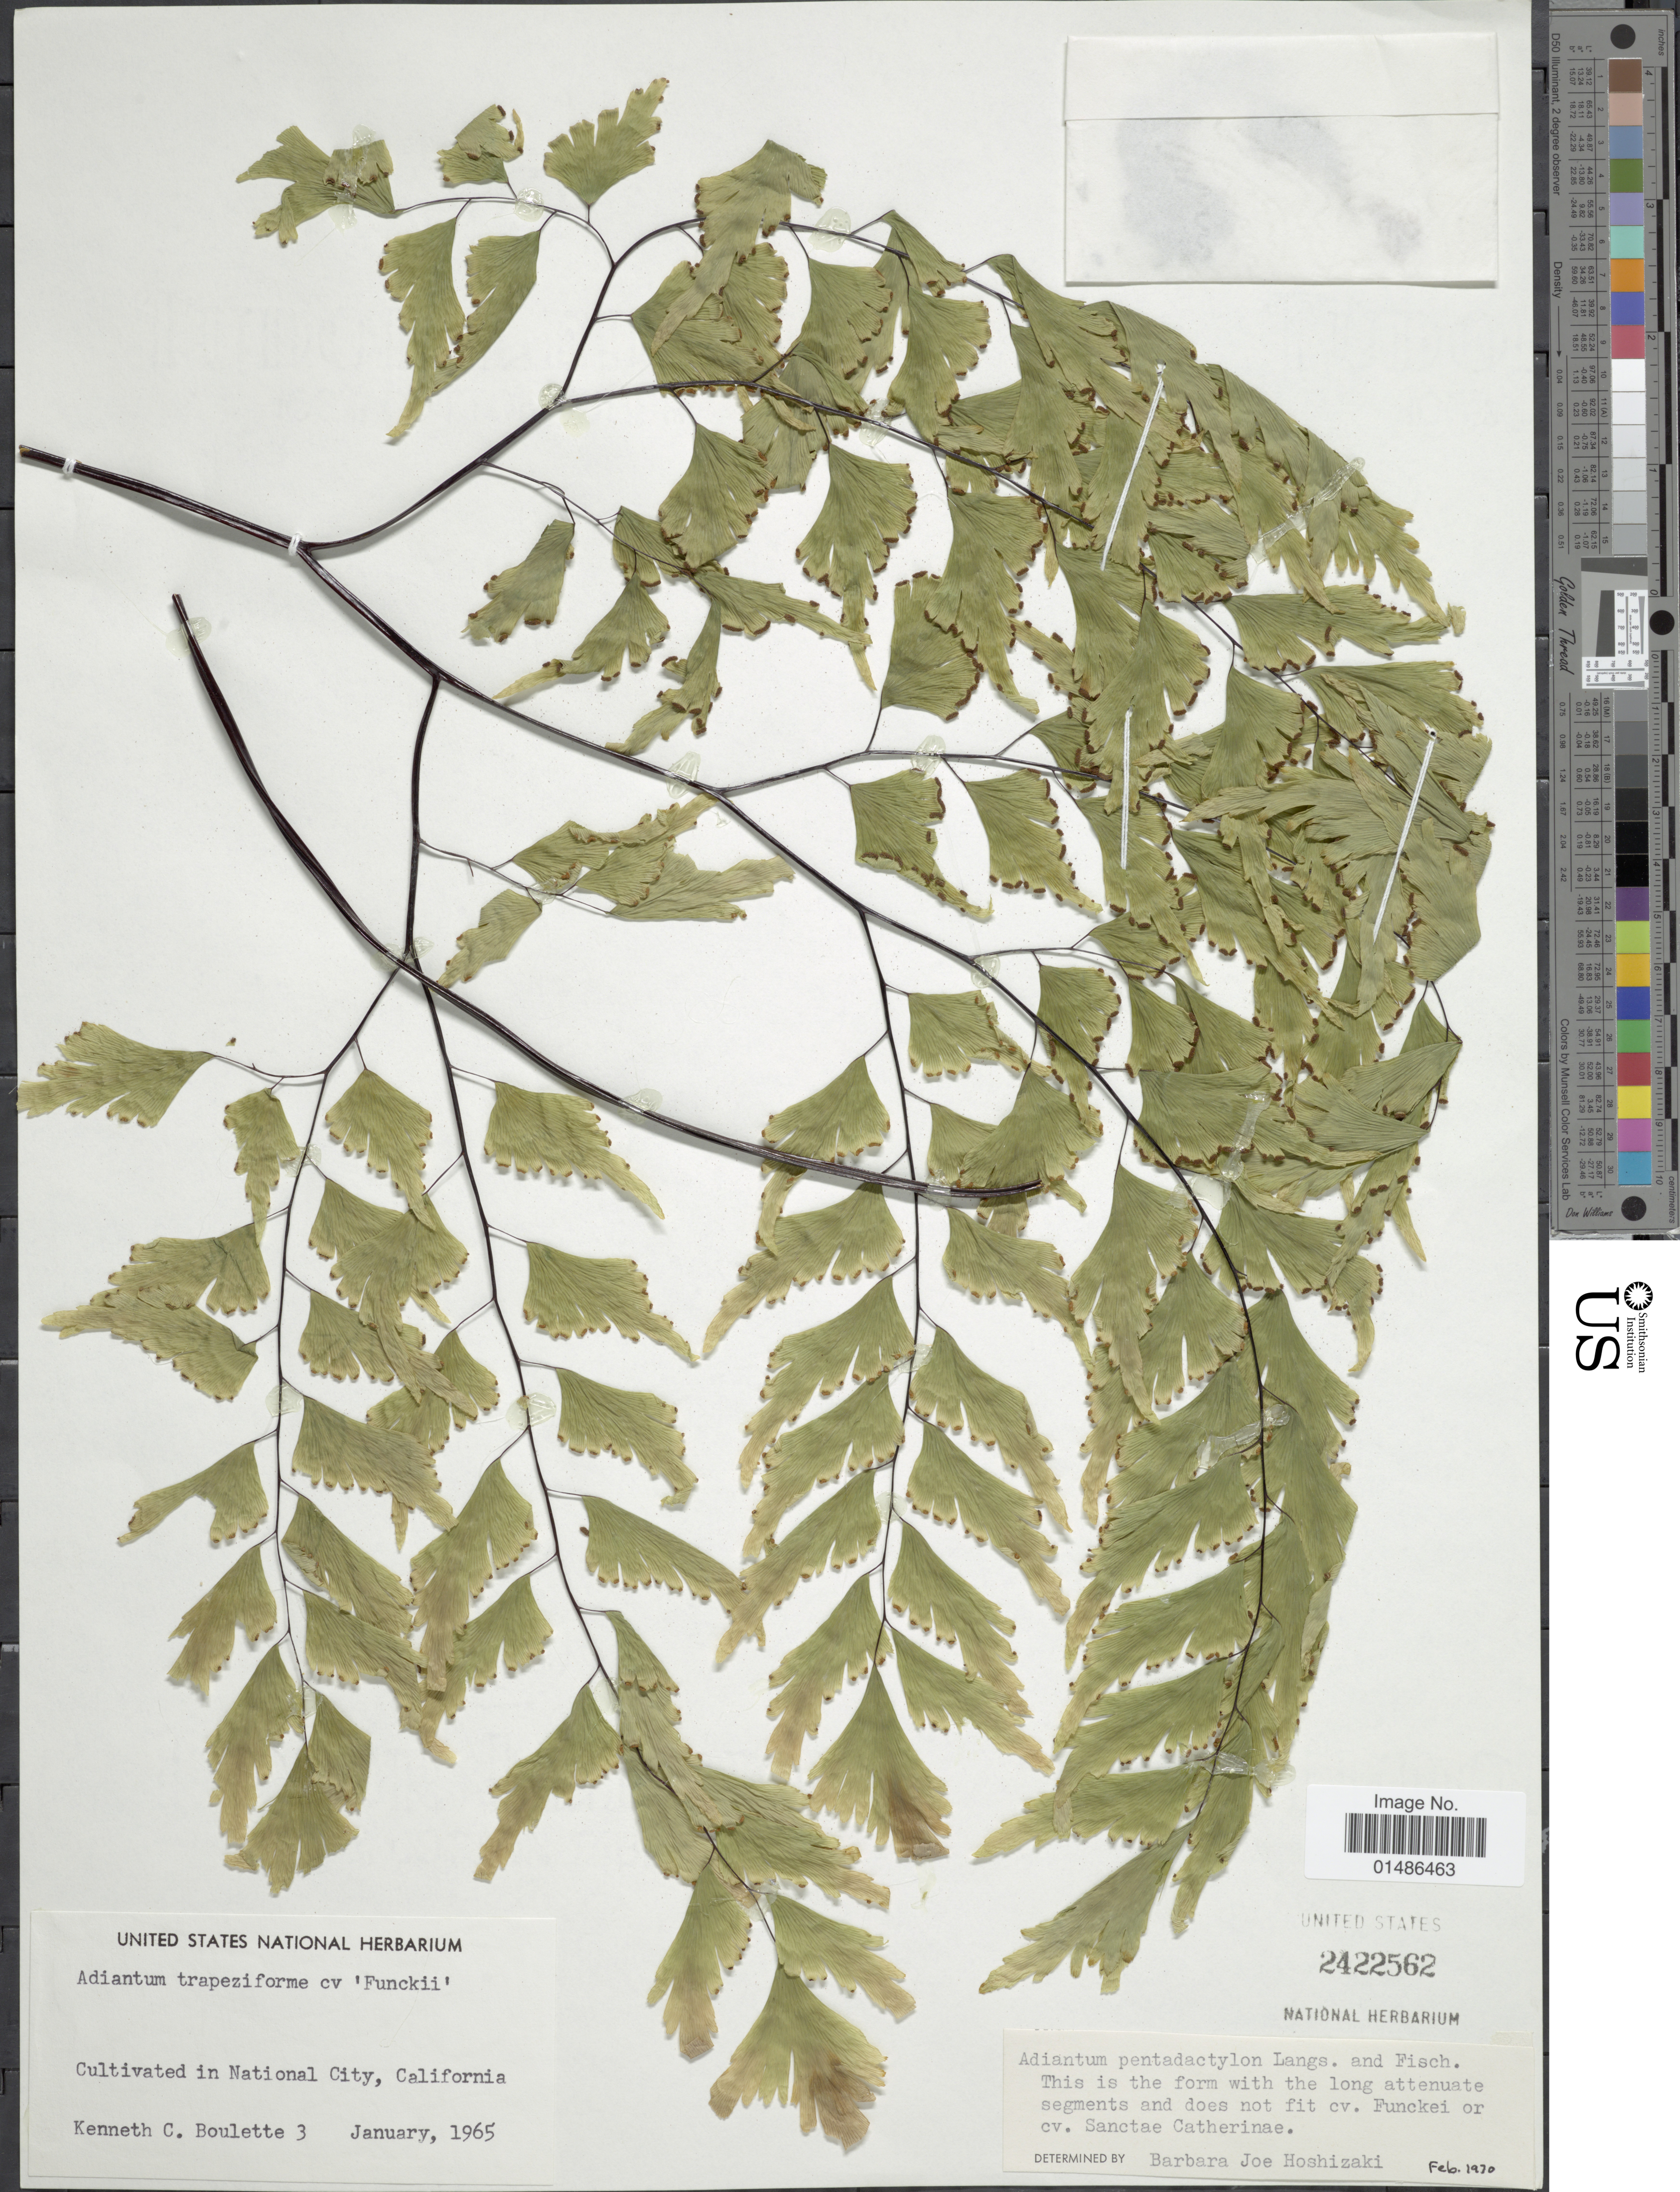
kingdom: Plantae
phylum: Tracheophyta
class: Polypodiopsida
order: Polypodiales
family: Pteridaceae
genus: Adiantum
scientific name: Adiantum pentadactylon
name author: Langsd. & Fisch.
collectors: K. Boulette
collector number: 3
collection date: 1965-01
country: United States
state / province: California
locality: Cultivated in National City.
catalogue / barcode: US 2422562